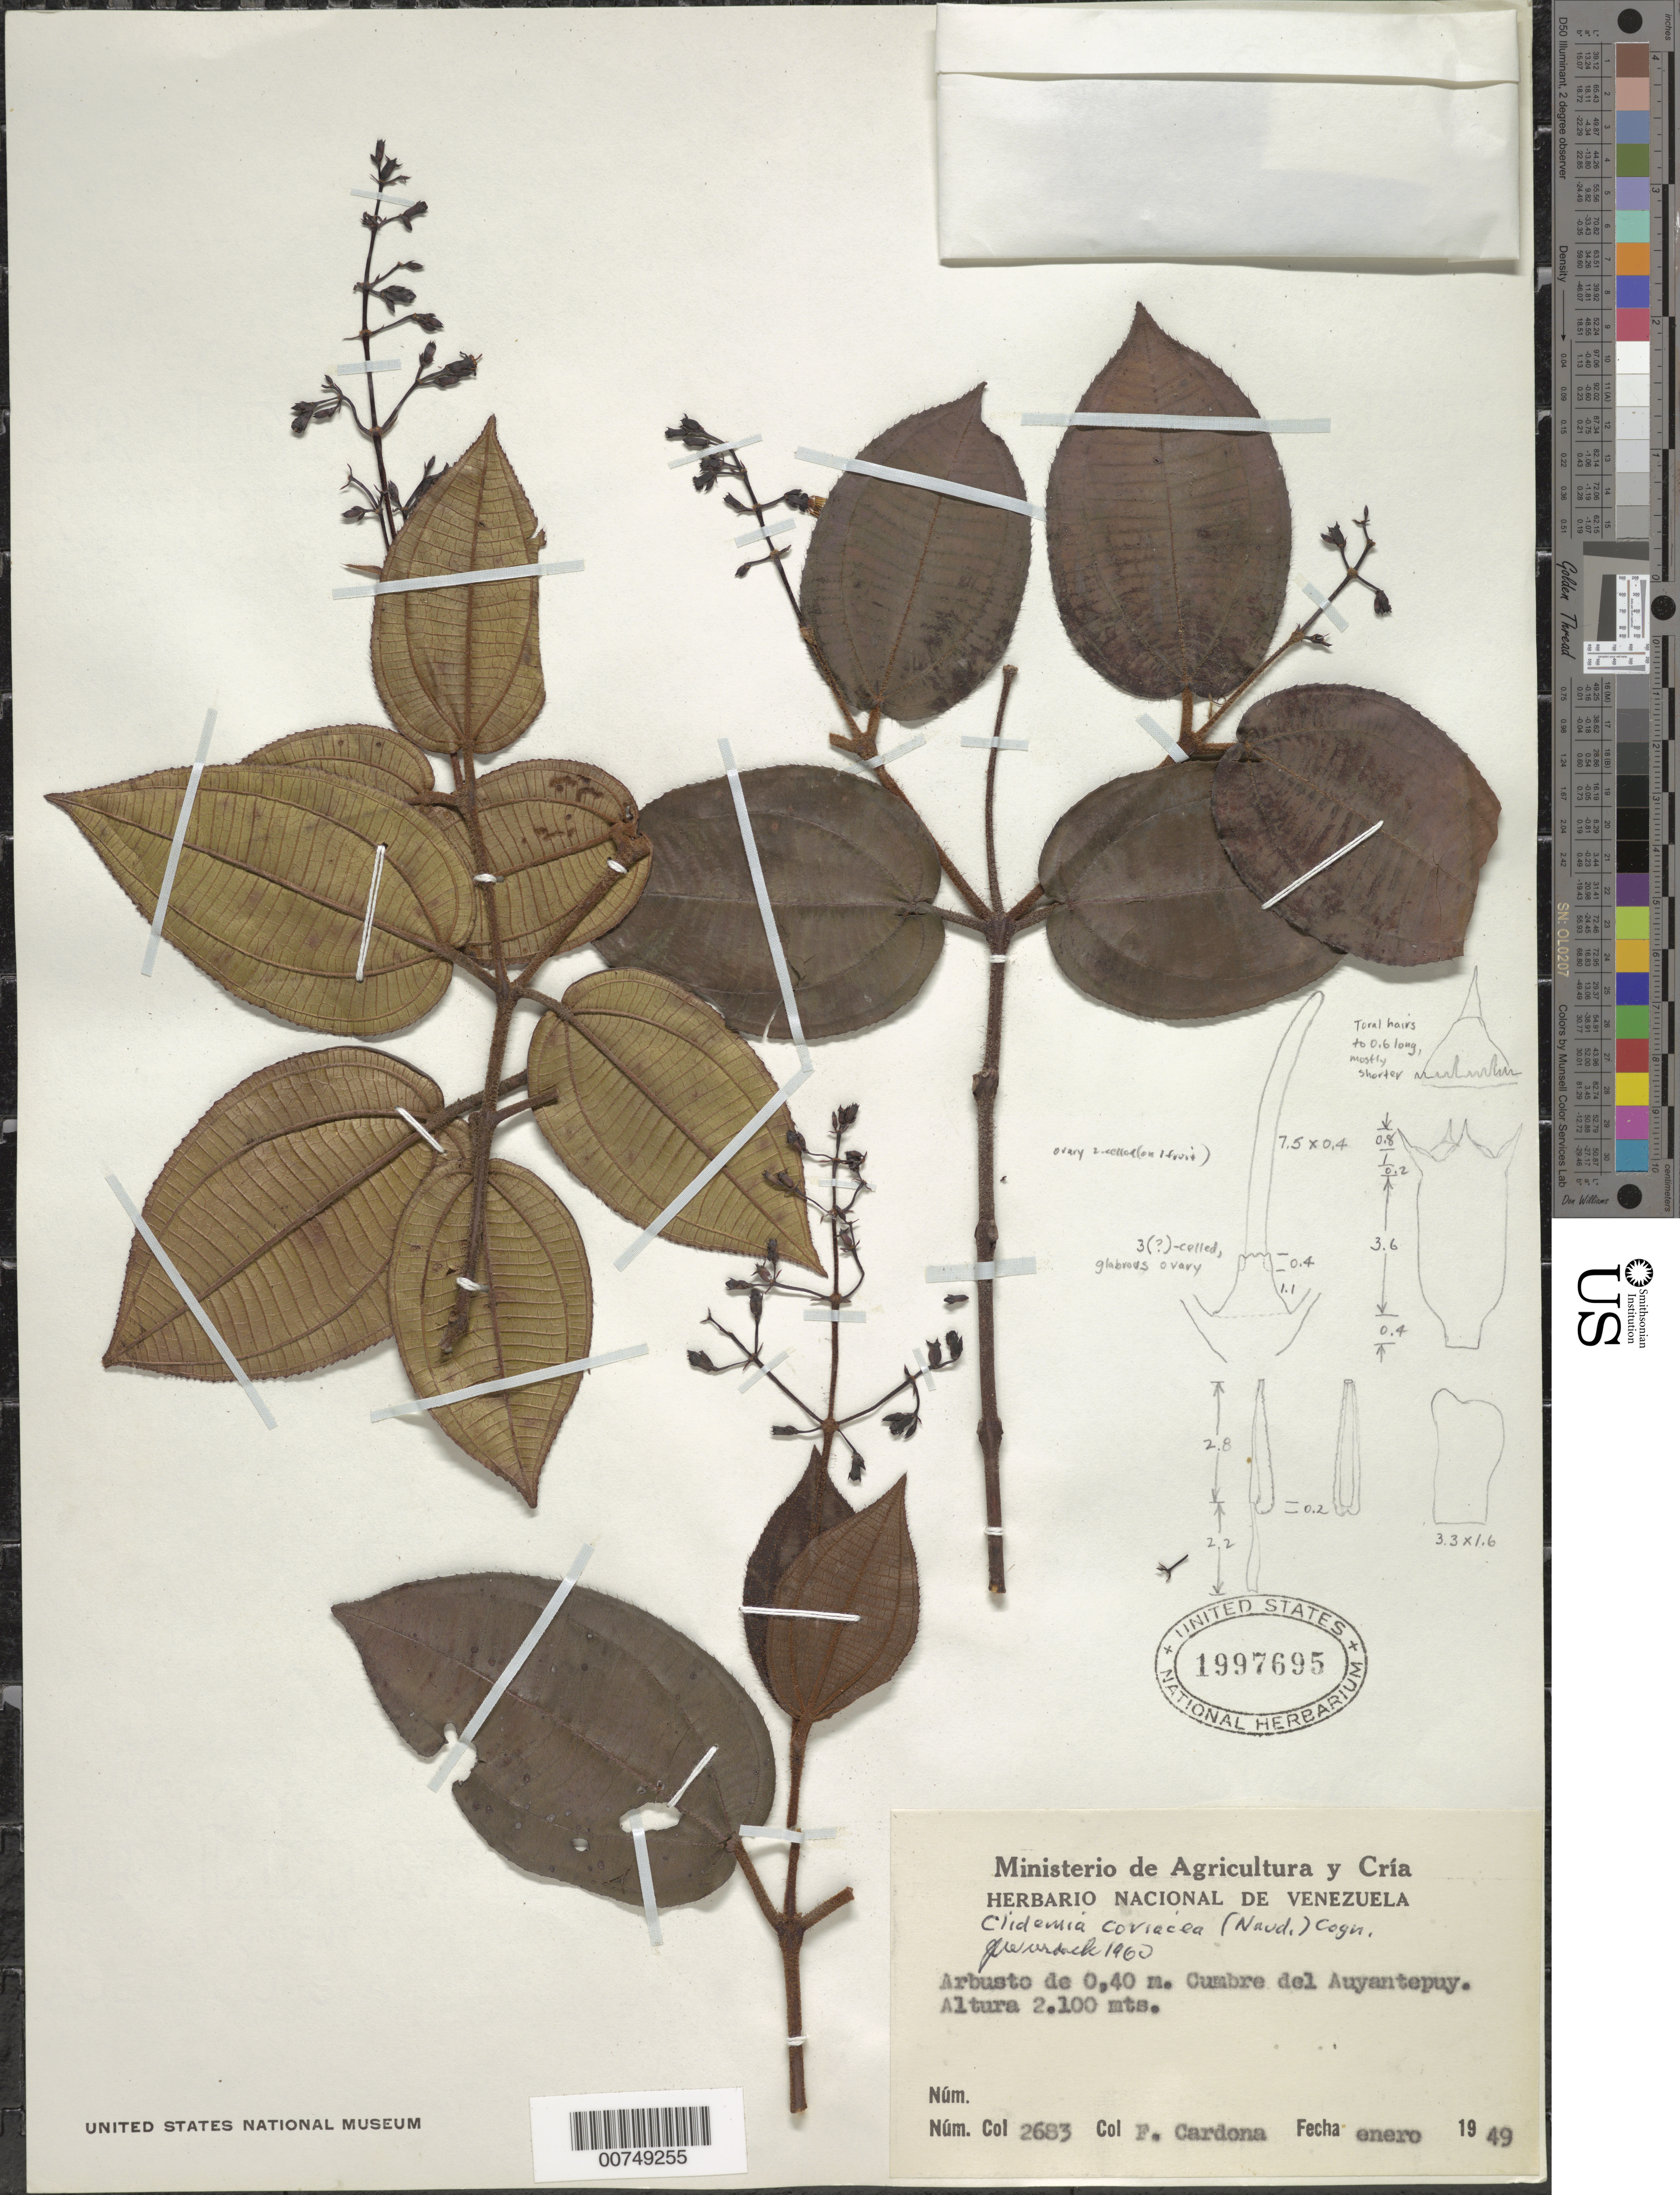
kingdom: Plantae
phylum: Tracheophyta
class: Magnoliopsida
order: Myrtales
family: Melastomataceae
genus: Clidemia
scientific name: Clidemia coriacea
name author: (Naudin) Cogn.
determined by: Wurdack, John J., (US), US (UNITED STATES)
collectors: F. Cardona Puig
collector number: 2683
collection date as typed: Jan-49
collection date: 1949-01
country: Venezuela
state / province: Bolívar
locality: Cerro Auyantepuí, Alto Río Caroní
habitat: Cumbre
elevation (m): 2100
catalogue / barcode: US 1997695